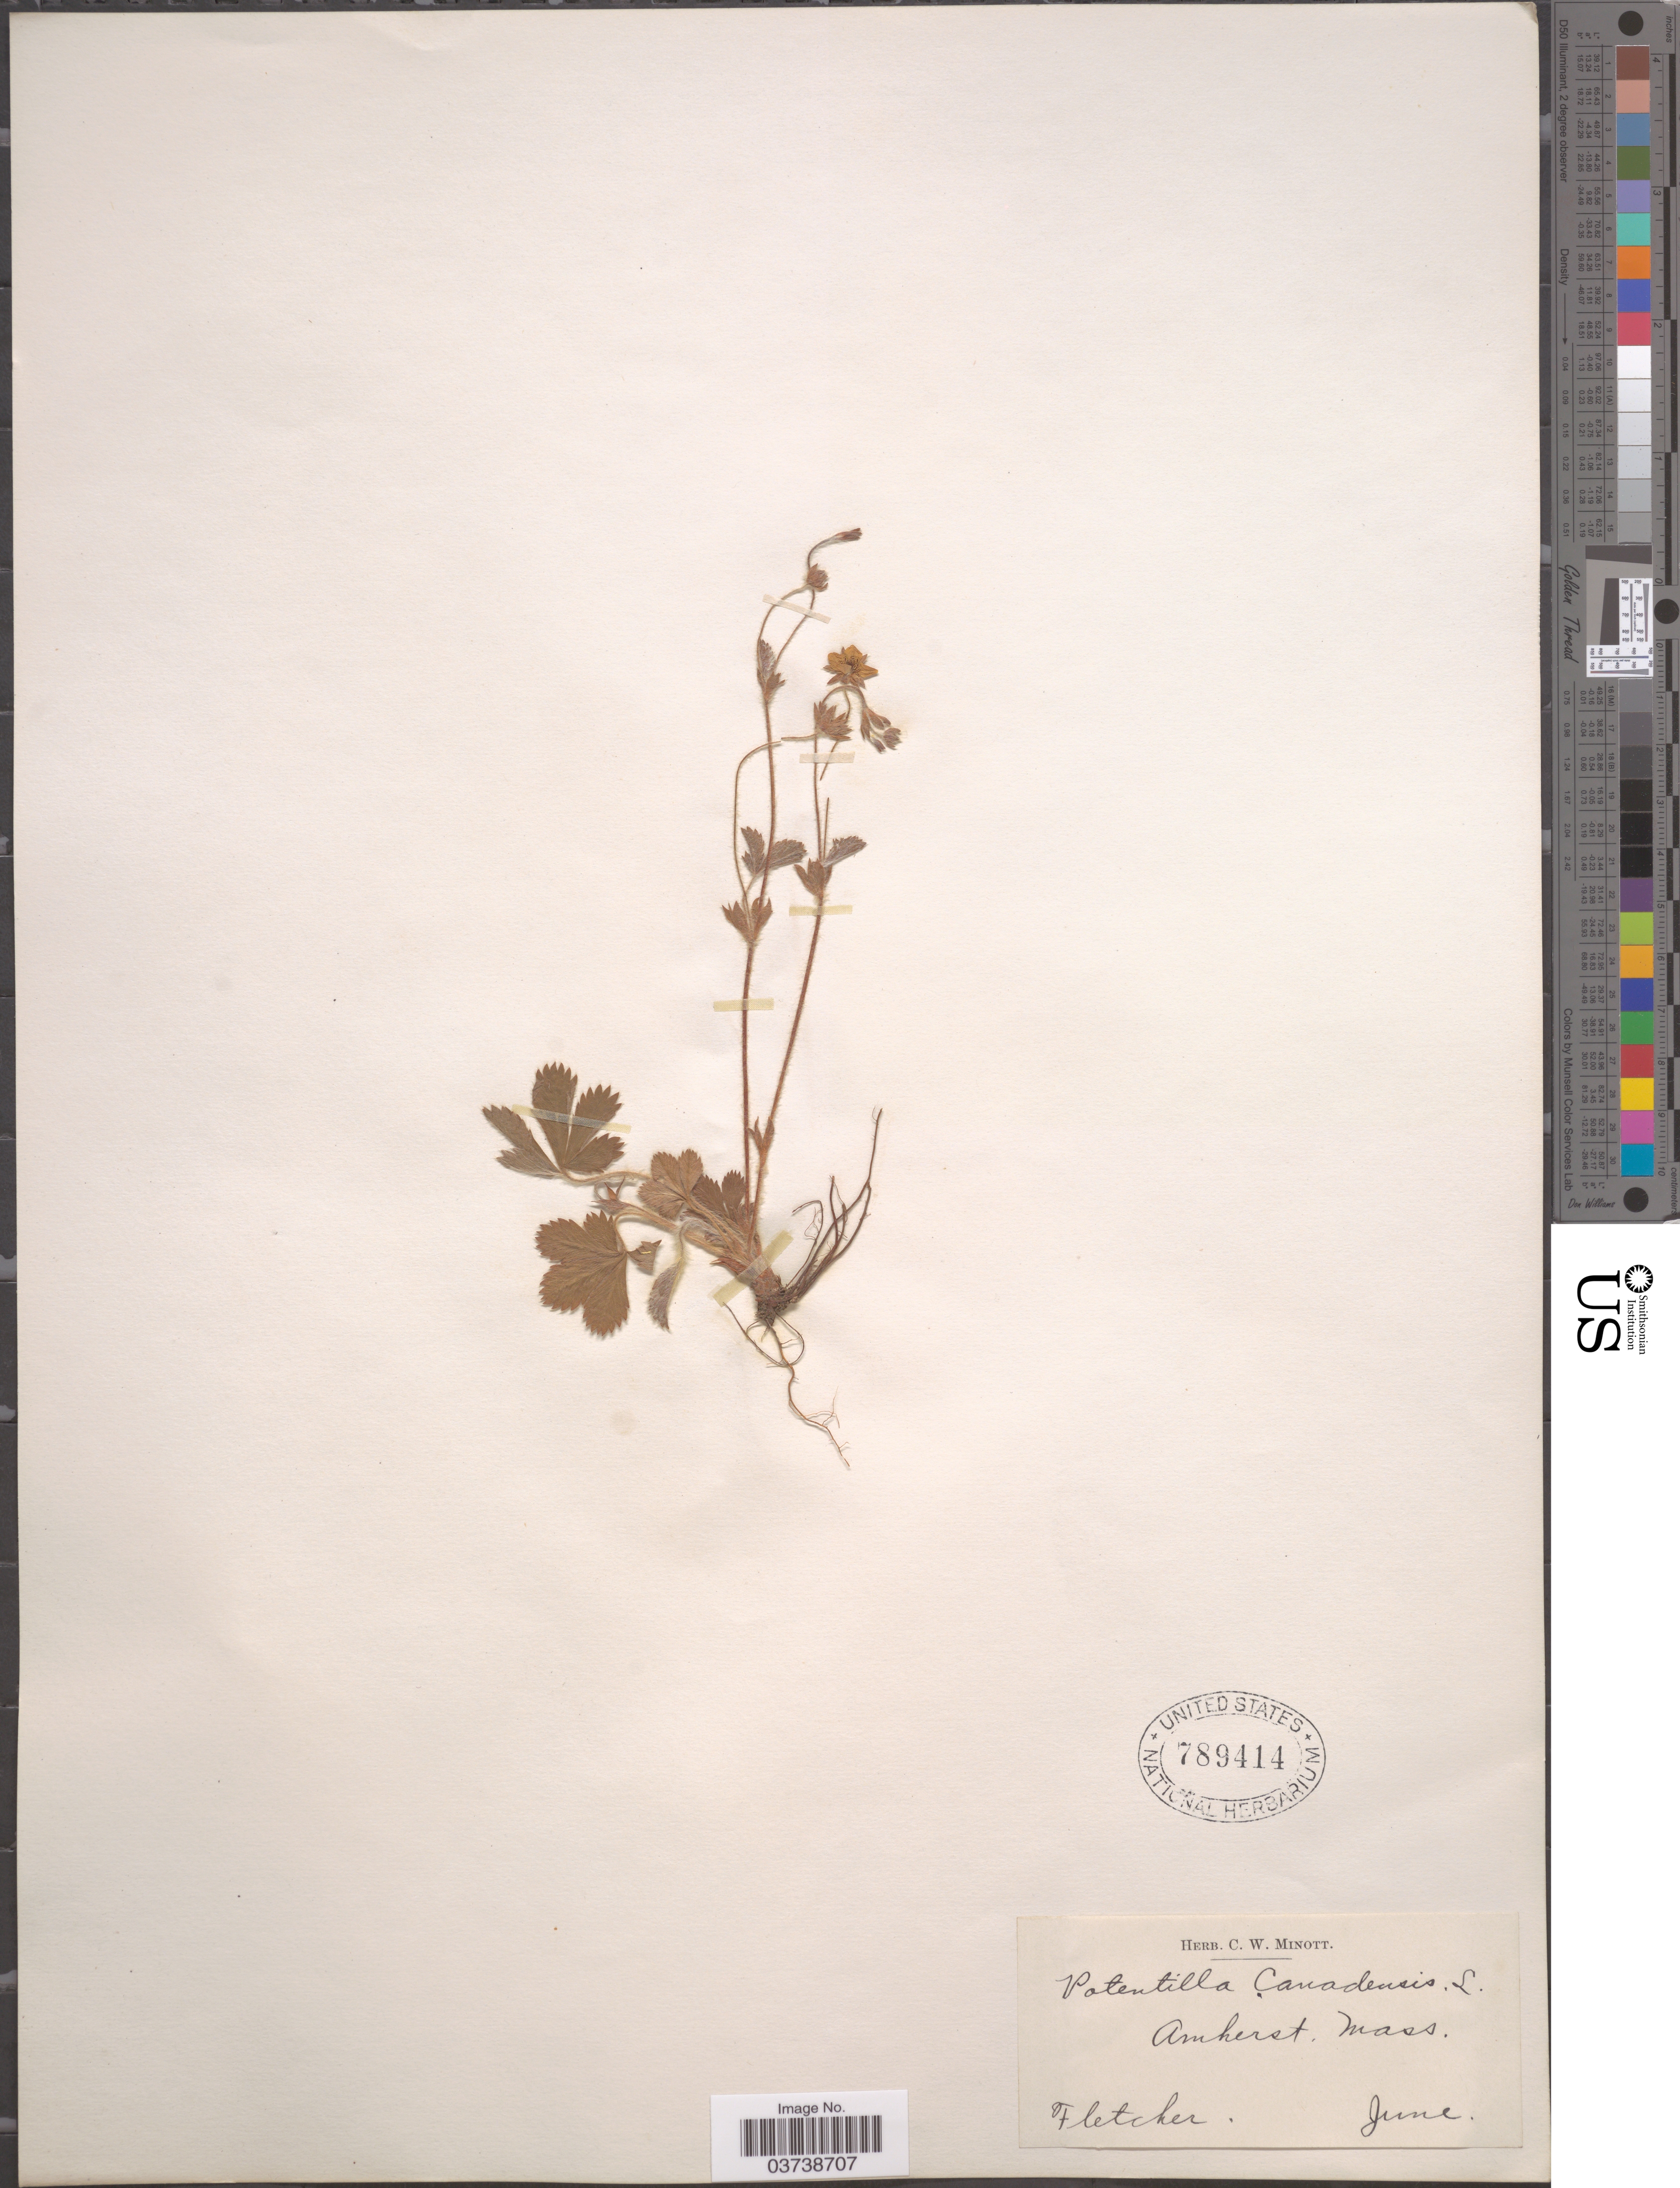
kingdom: Plantae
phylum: Tracheophyta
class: Magnoliopsida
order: Rosales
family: Rosaceae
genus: Potentilla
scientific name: Potentilla canadensis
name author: L.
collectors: -. Fletcher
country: United States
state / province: Massachusetts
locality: Amherst.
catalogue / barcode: US 789414